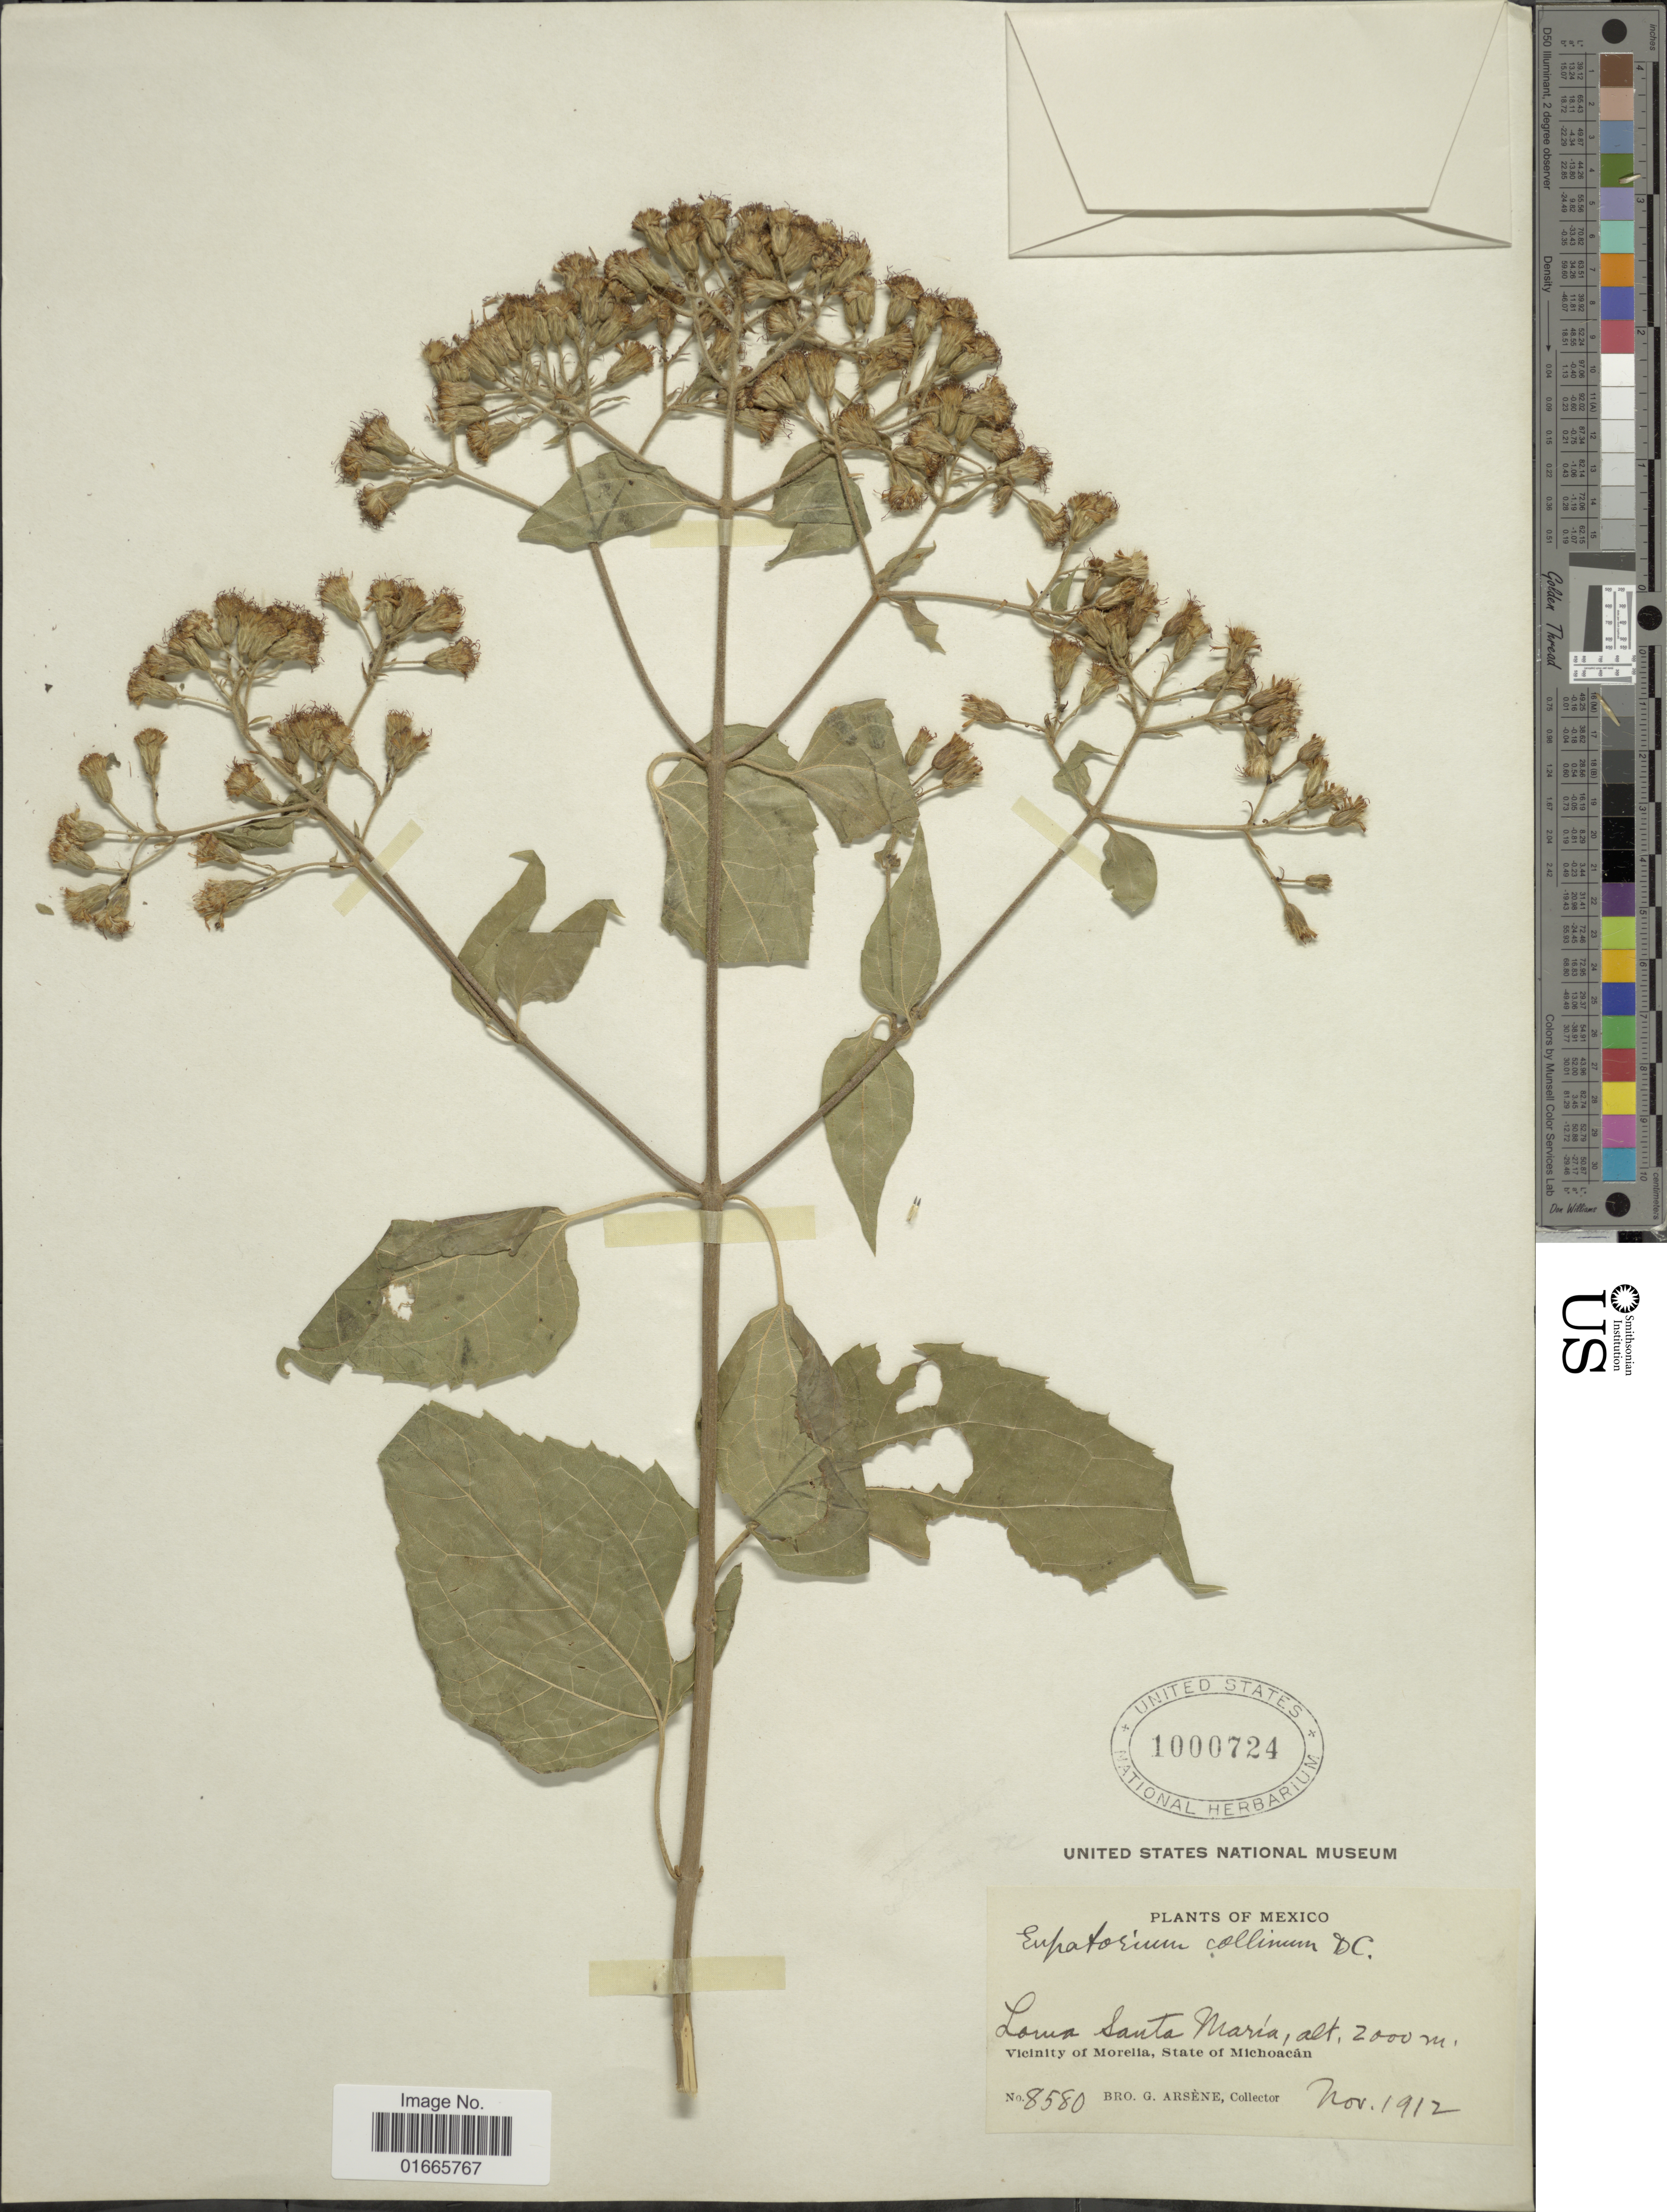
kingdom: Plantae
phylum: Tracheophyta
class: Magnoliopsida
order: Asterales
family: Asteraceae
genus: Chromolaena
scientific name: Chromolaena collina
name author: (DC.) R.M. King & H. Rob.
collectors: Bro. G. Arsène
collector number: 8580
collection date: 1912-11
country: Mexico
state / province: Michoacán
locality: Vicinity of Morelia, State of Michoacan, Lawa Santa Maria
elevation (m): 2000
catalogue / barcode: US 1000724